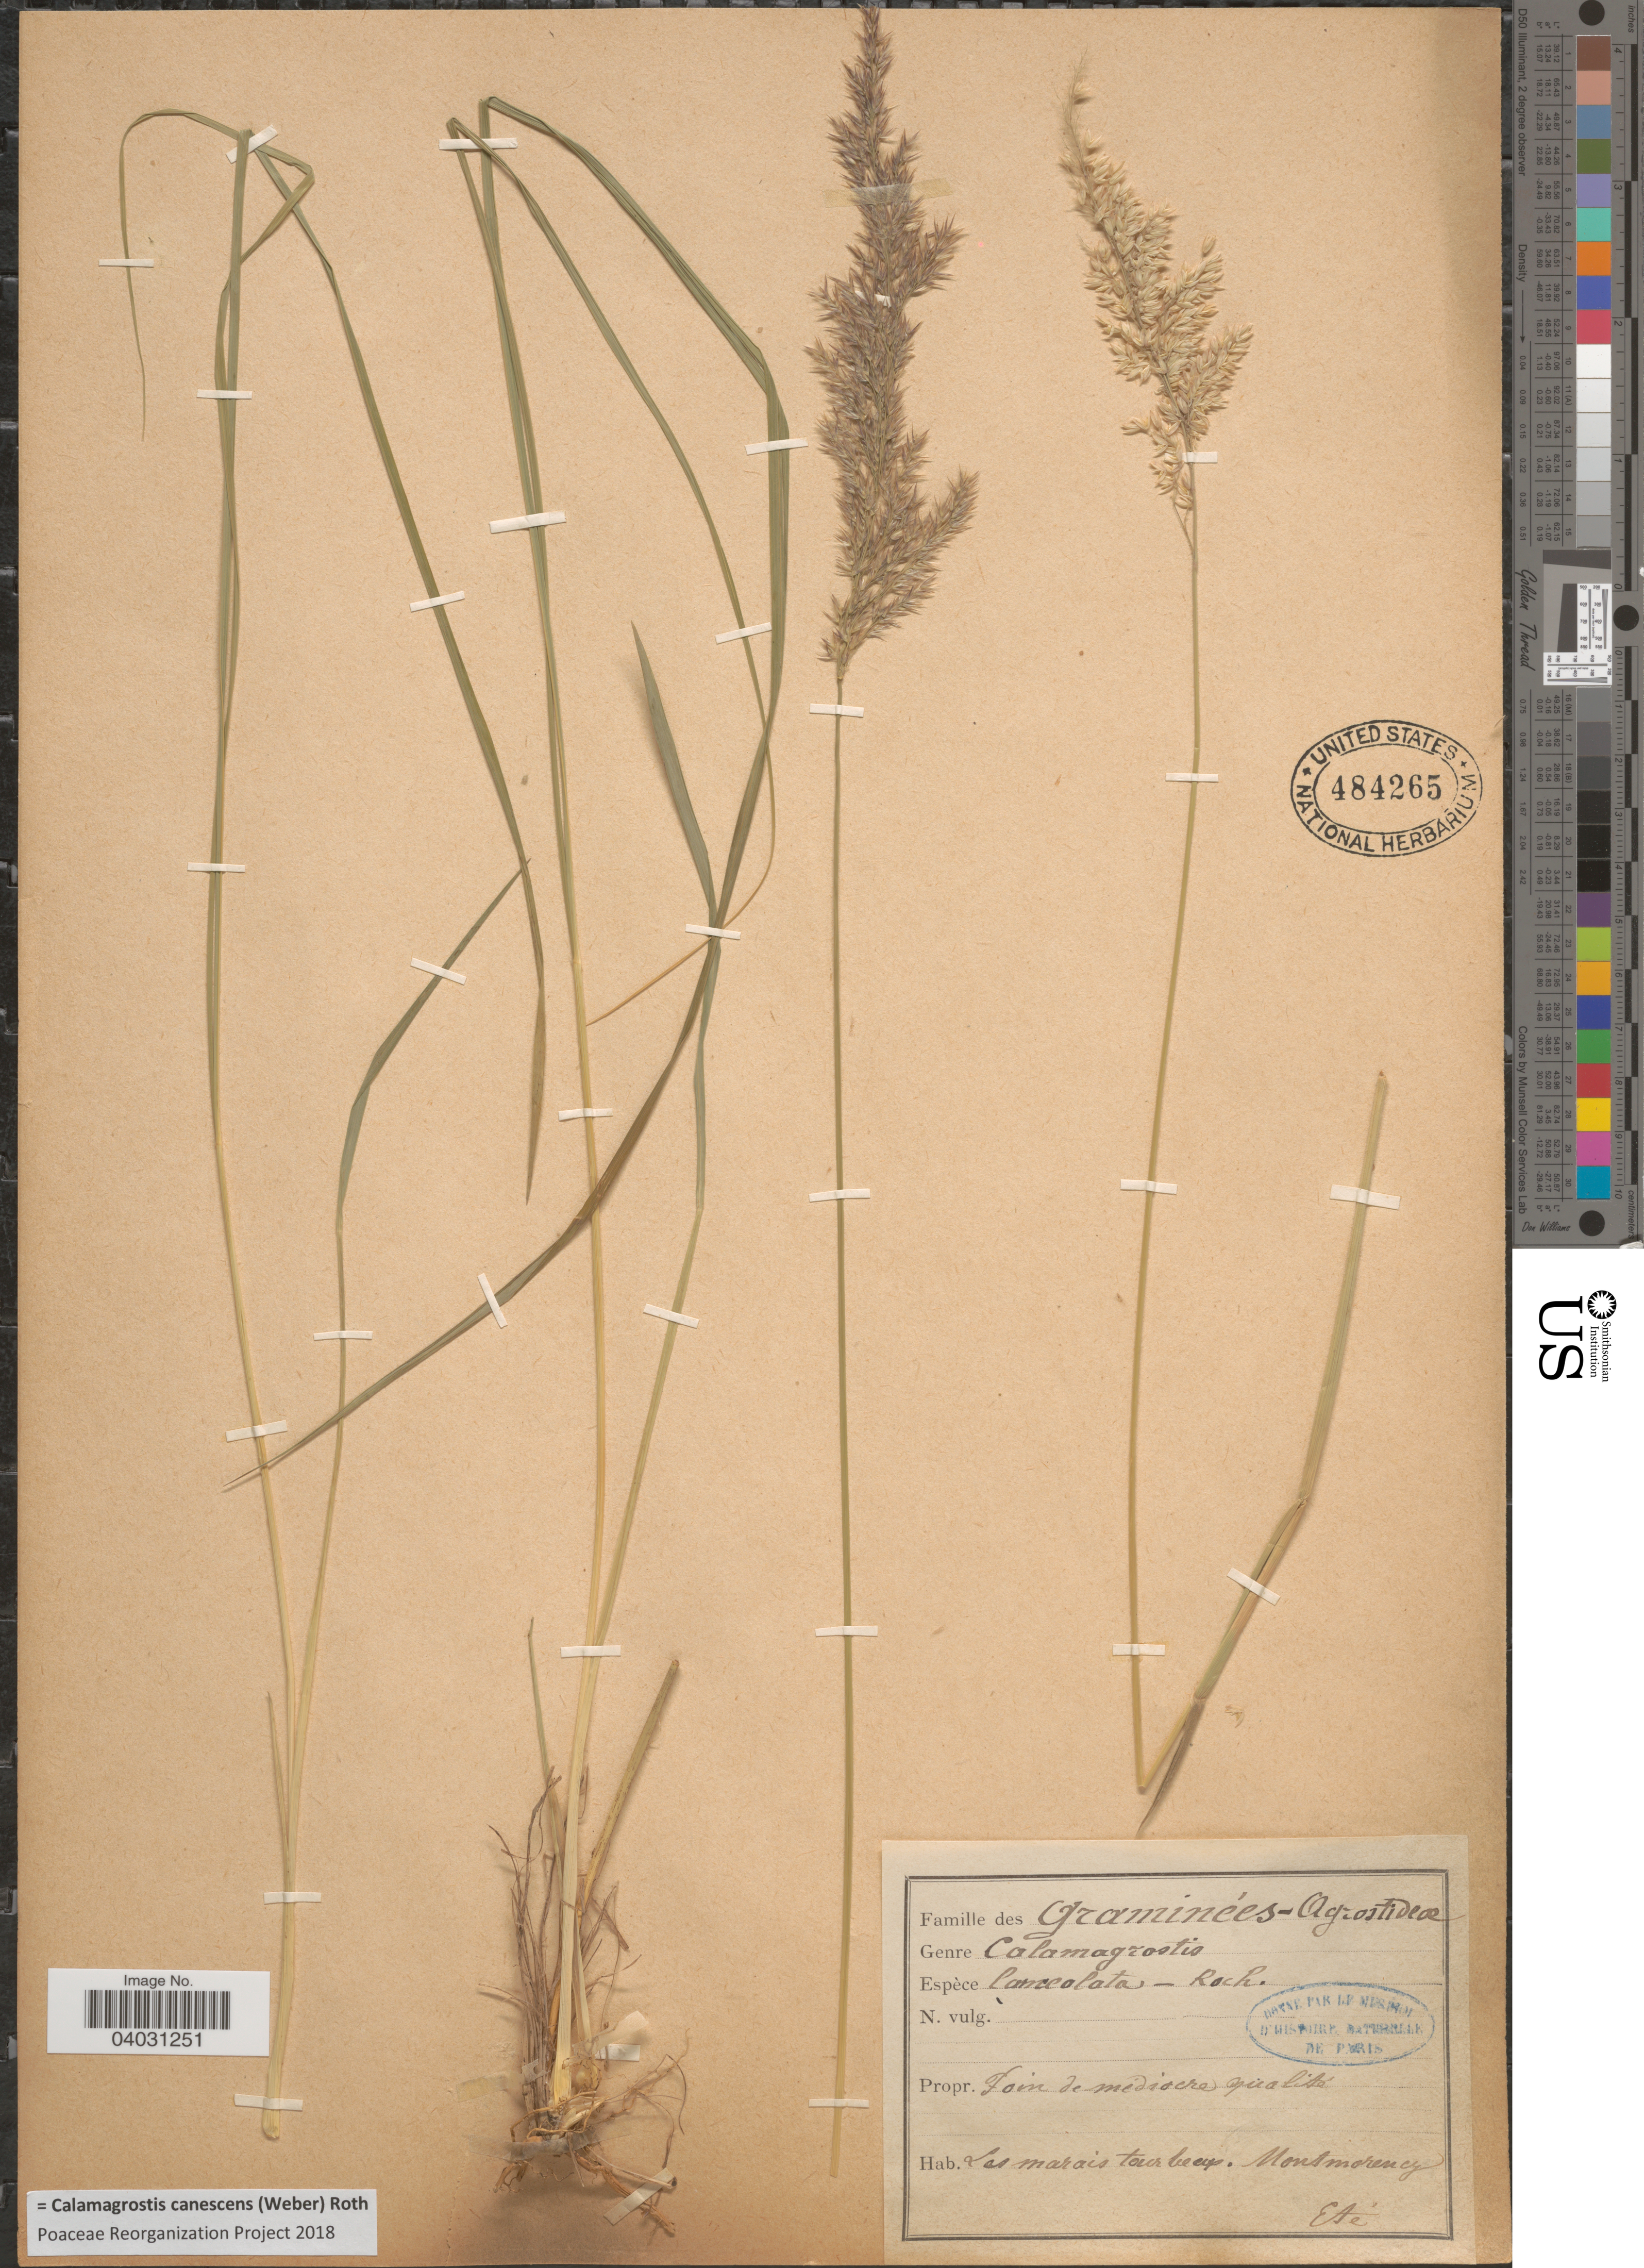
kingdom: Plantae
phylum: Tracheophyta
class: Liliopsida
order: Poales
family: Poaceae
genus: Calamagrostis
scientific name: Calamagrostis canescens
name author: (G.H. Weber) Roth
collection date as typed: Eté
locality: Les marais tour beaux. Montmorency.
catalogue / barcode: US 484265